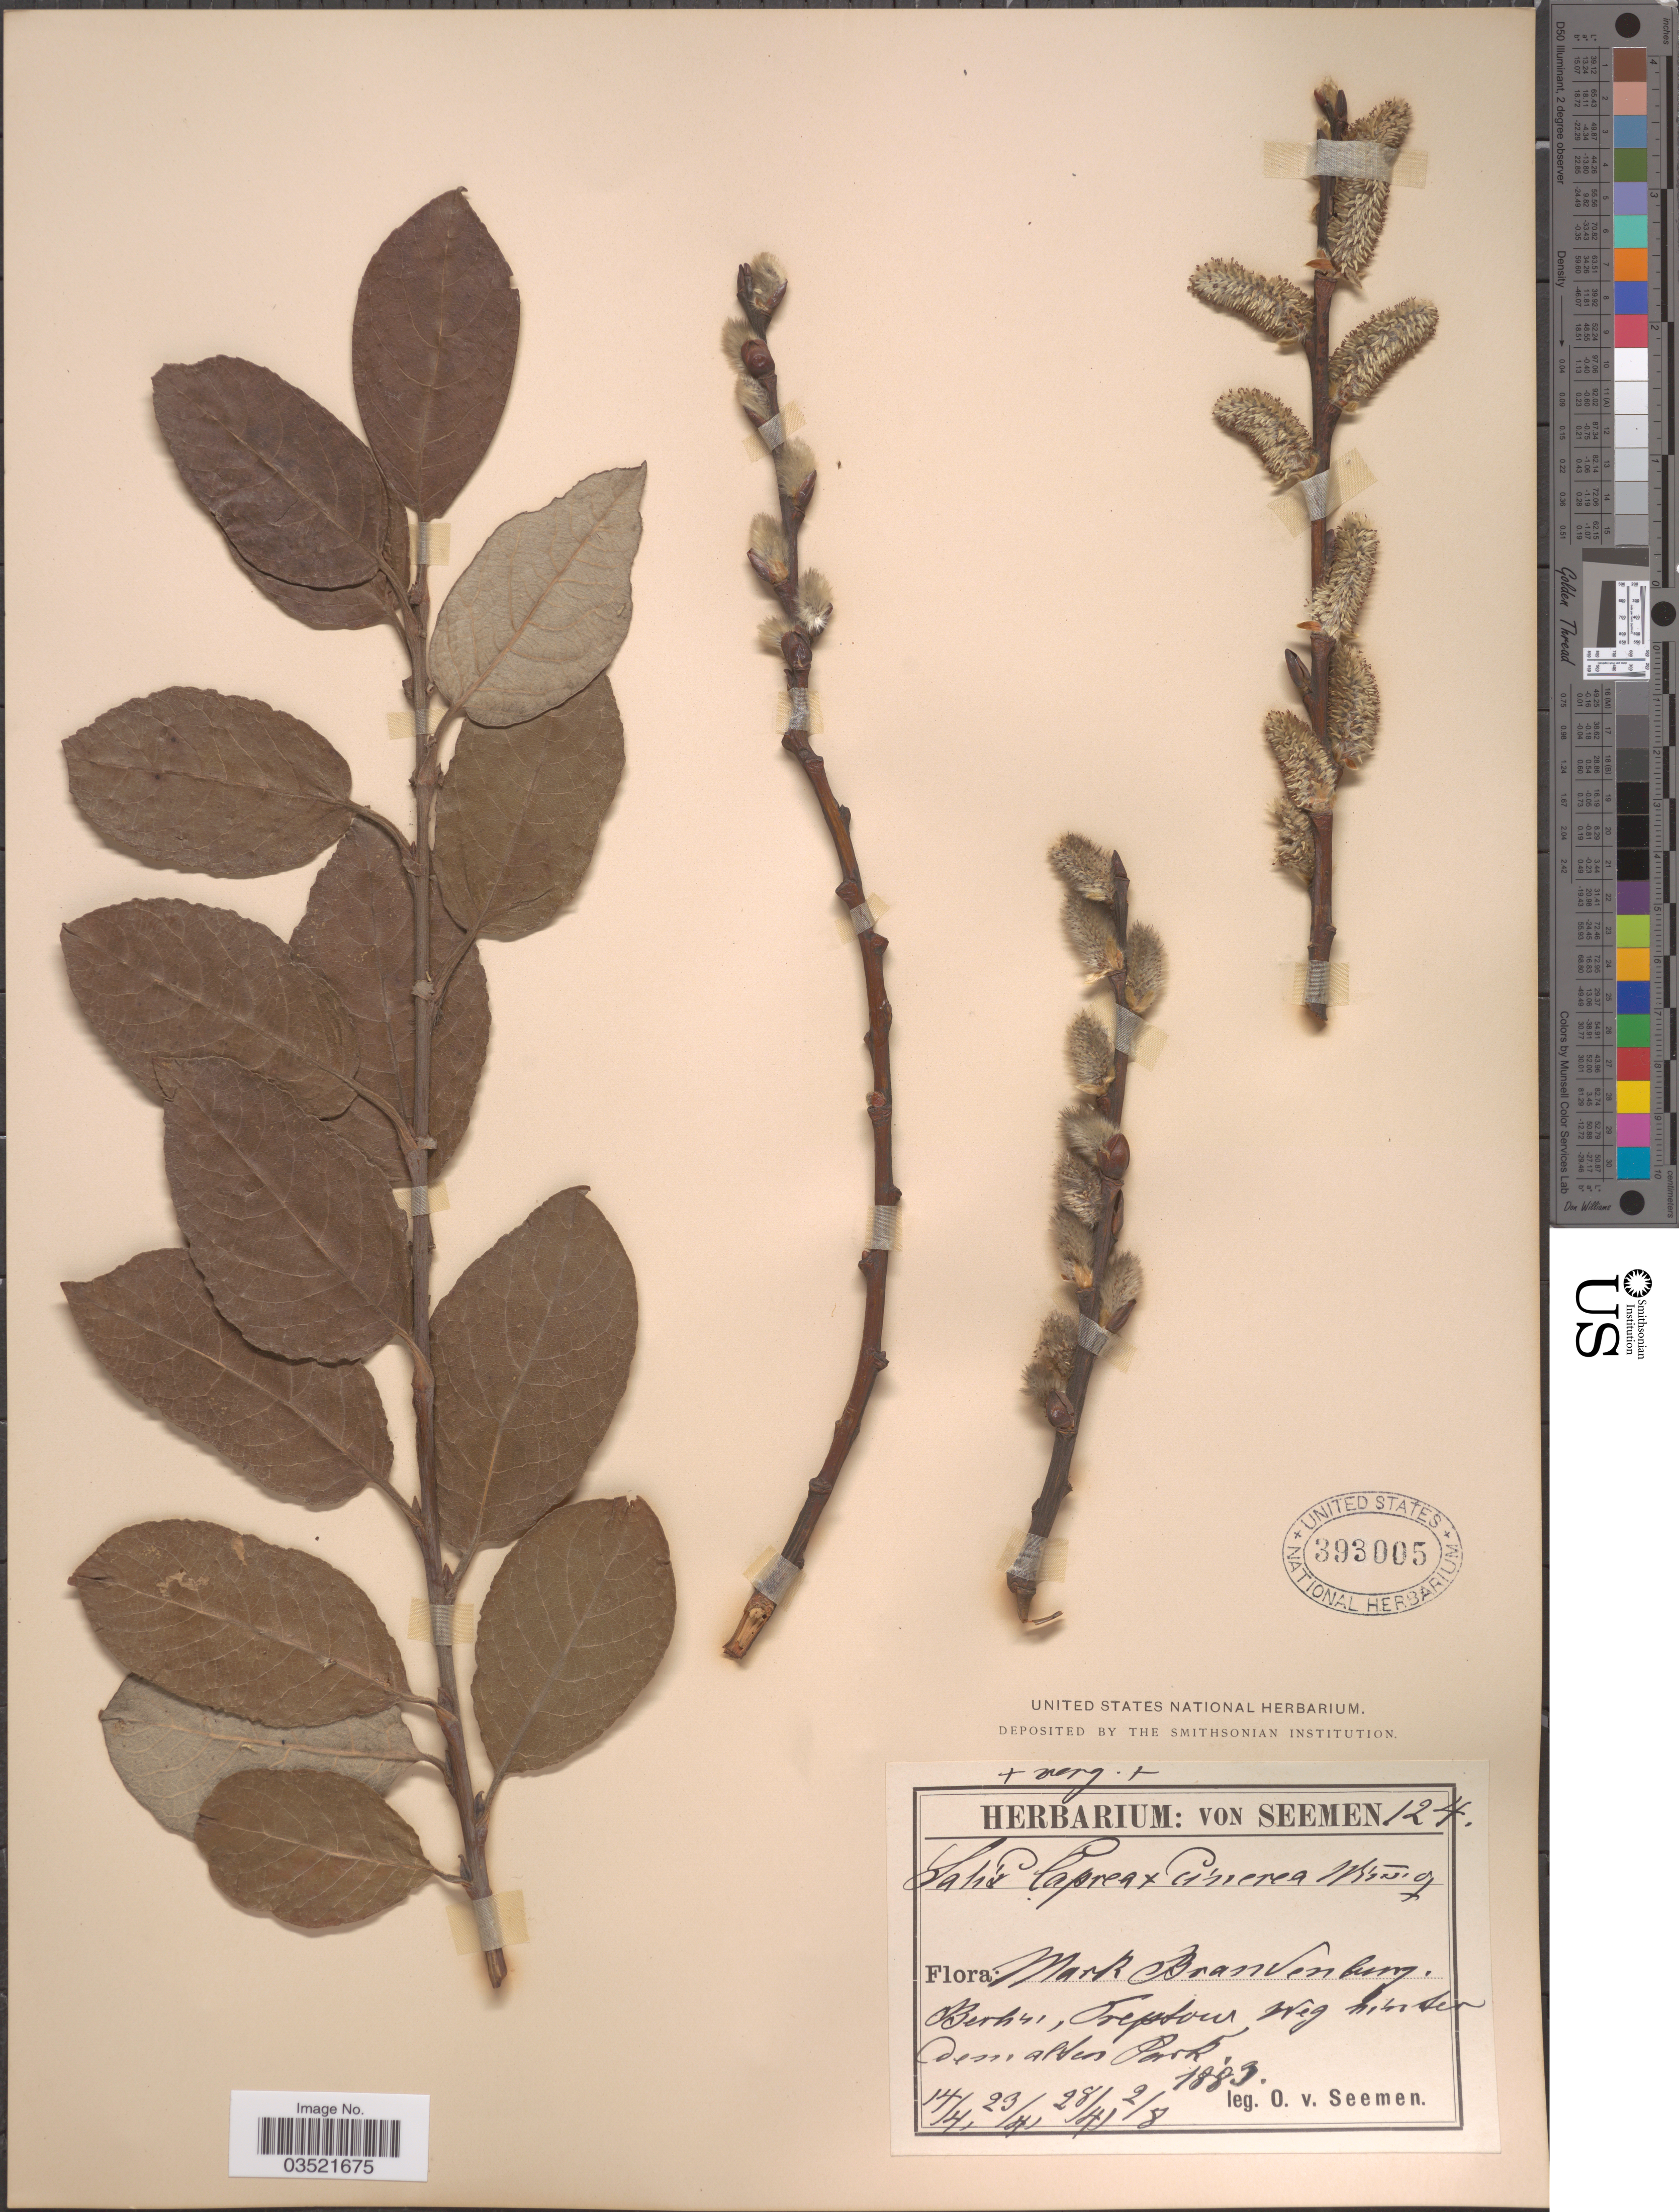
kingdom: Plantae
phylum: Tracheophyta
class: Magnoliopsida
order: Malpighiales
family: Salicaceae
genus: Salix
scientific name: Salix caprea x S. cinerea L.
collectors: K. O. von Seemen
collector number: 124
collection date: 1883-04-14/1883-08-02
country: Germany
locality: Mark Brandenburg, Berlin, Treptow weg hinter dem alten Park.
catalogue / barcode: US 393005